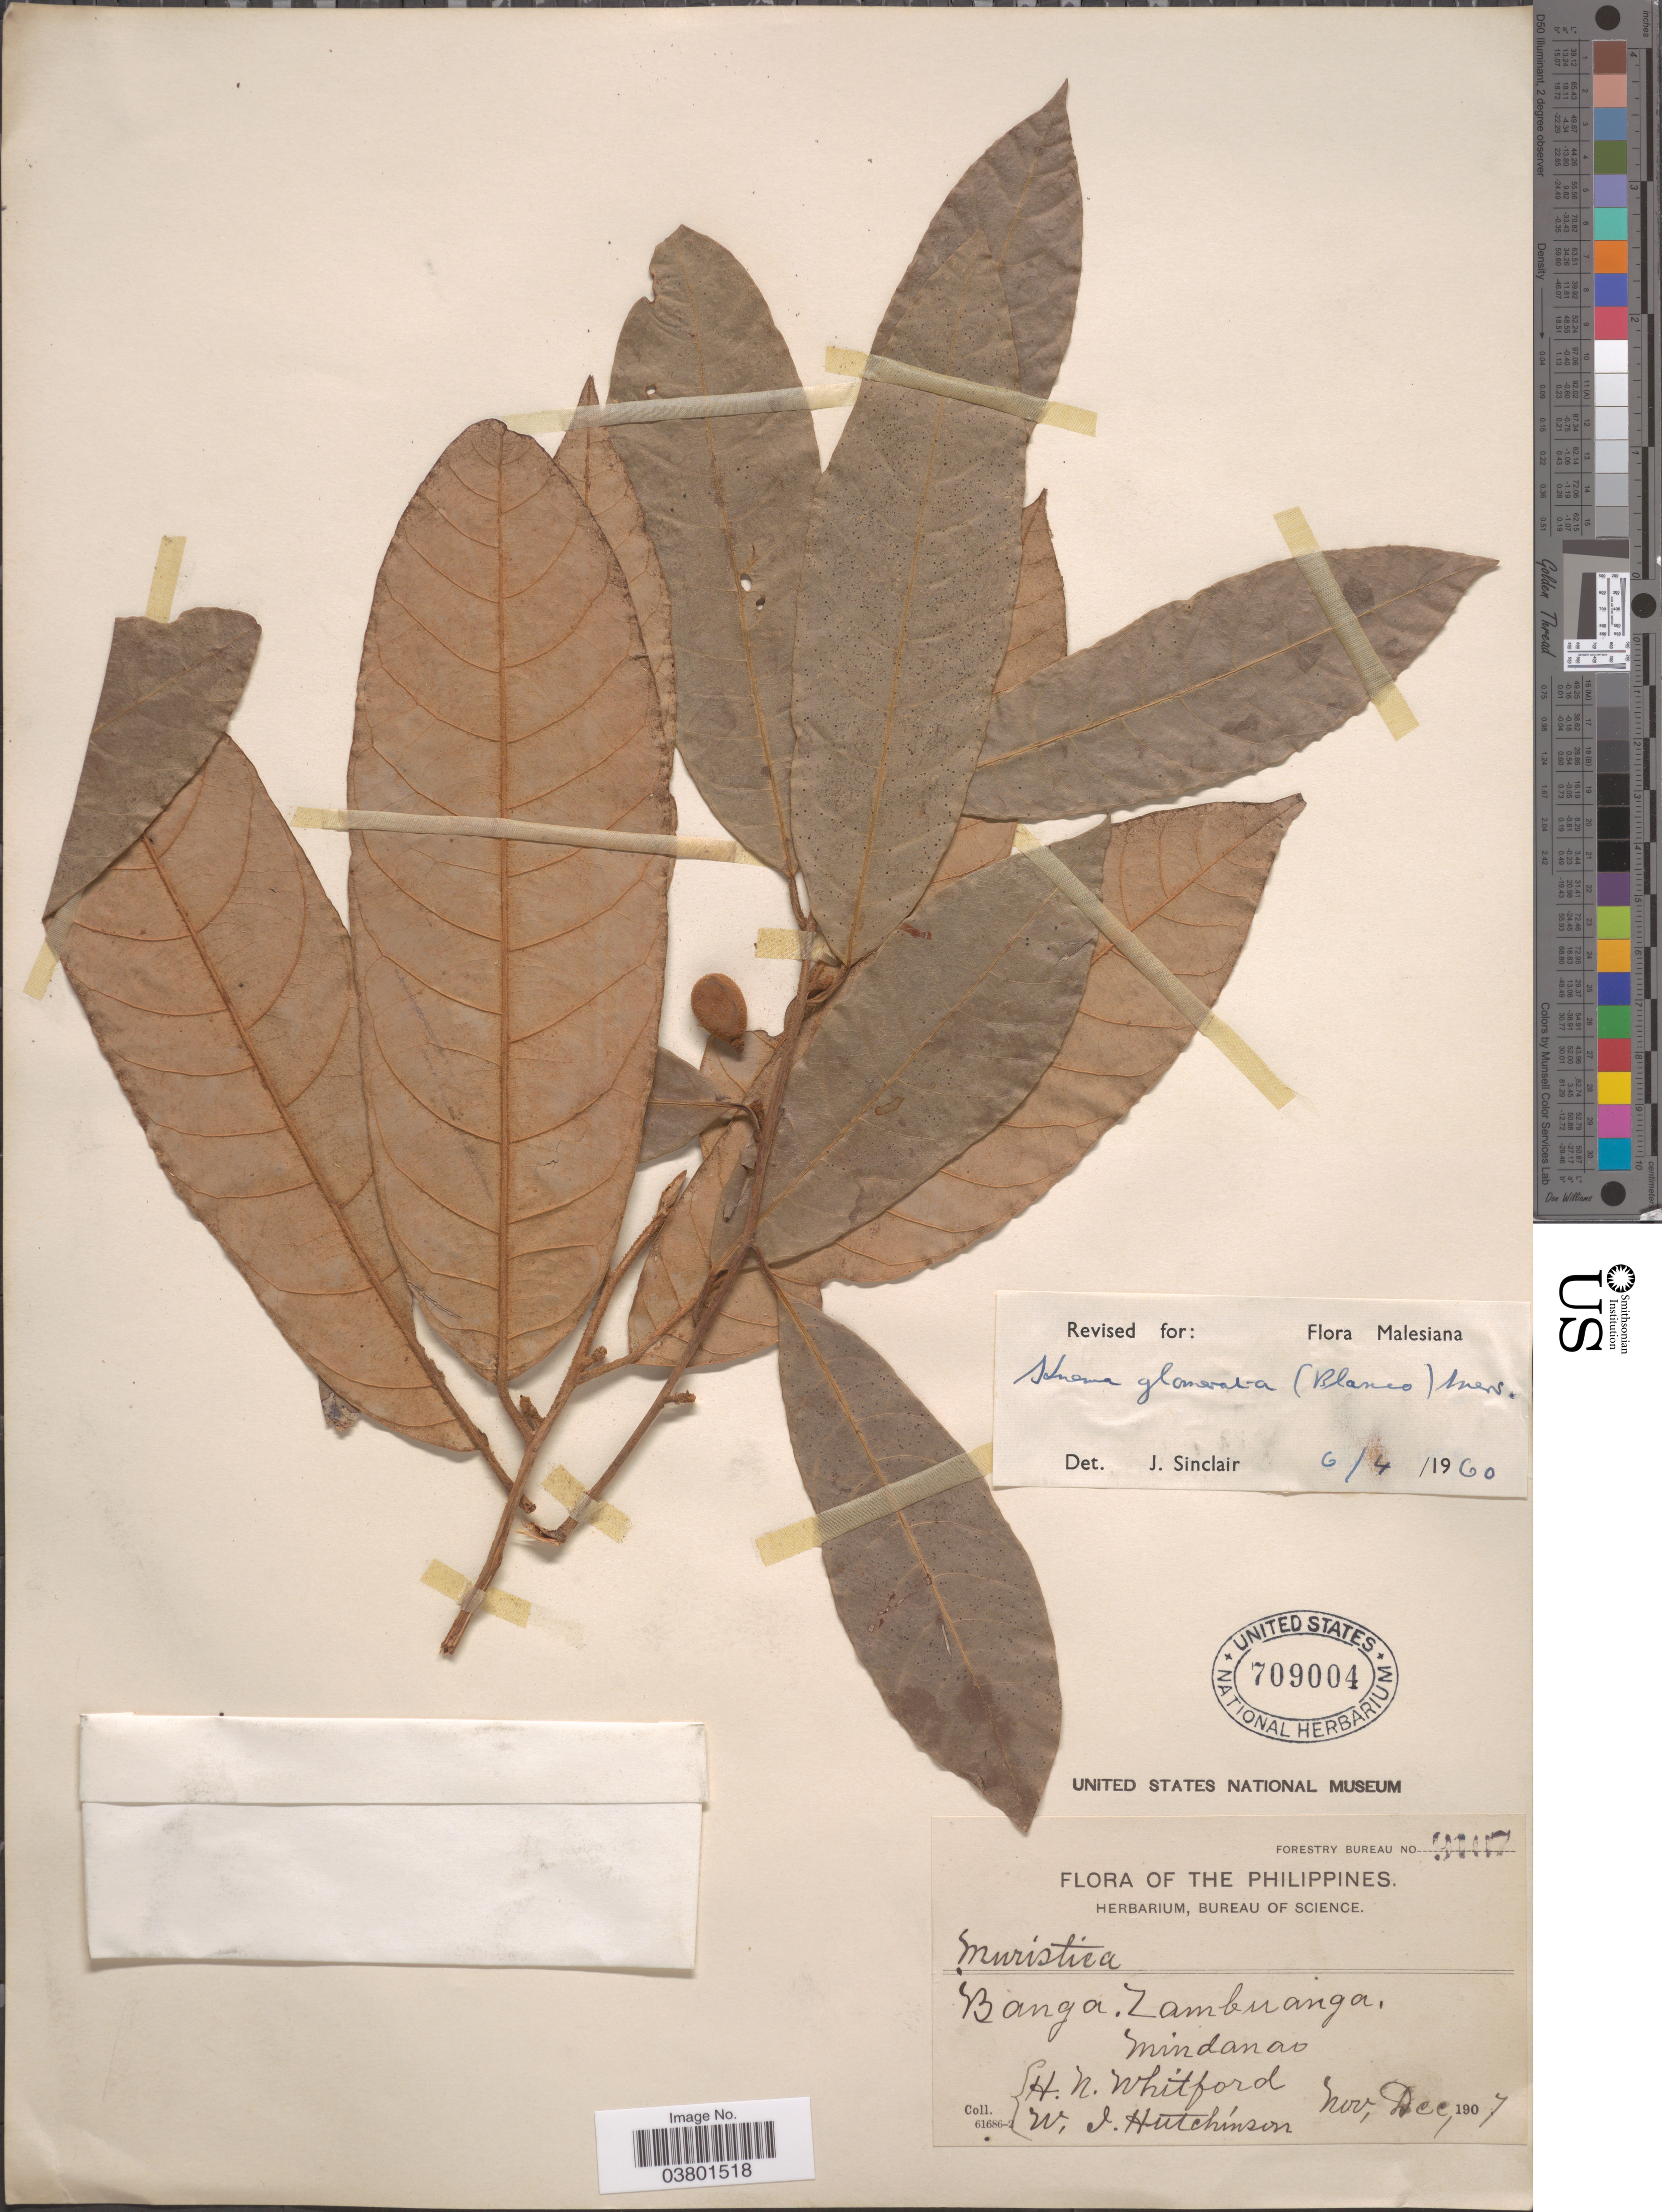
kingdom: Plantae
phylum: Tracheophyta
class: Magnoliopsida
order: Magnoliales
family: Myristicaceae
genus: Knema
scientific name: Knema glomerata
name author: (Blanco) Merr.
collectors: H. N. Whitford & W. I. Hutchinson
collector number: Forestry Bureau 9107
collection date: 1907-11/1907-12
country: Philippines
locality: Banga. Zambuanga, Mindanao.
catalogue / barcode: US 709004